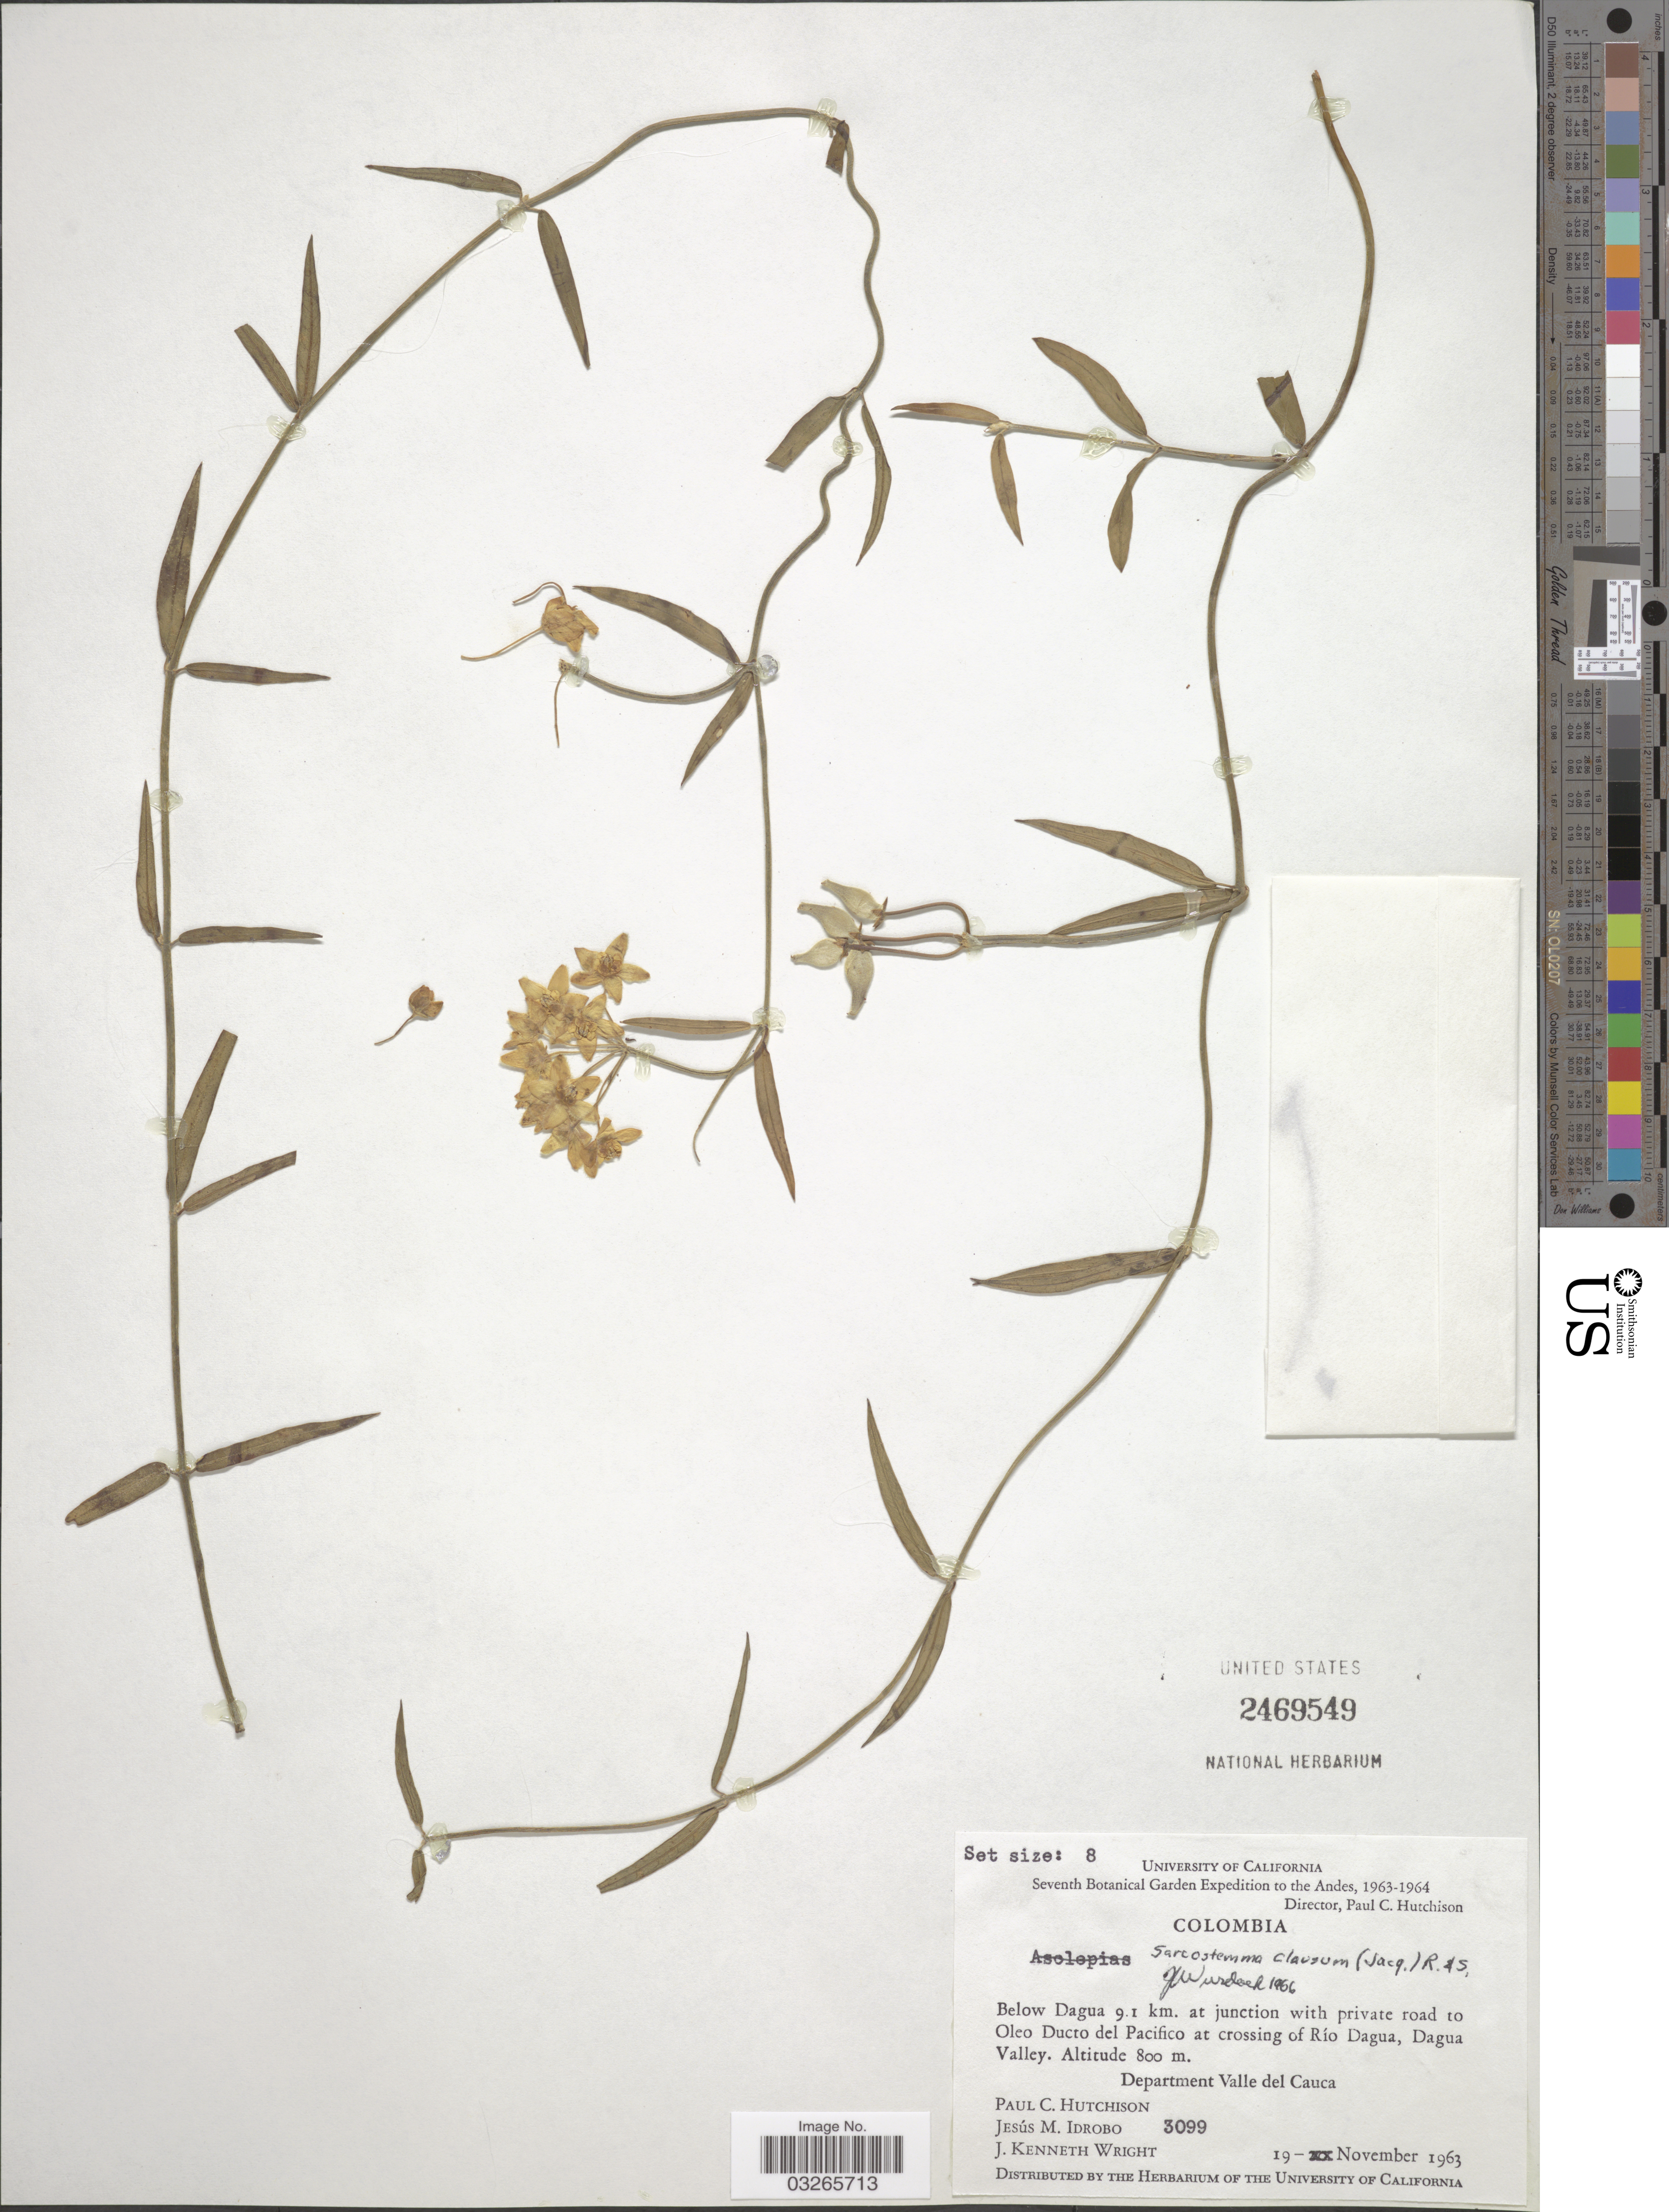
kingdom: Plantae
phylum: Tracheophyta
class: Magnoliopsida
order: Gentianales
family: Apocynaceae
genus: Sarcostemma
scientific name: Sarcostemma clausum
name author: (Jacq.) Schult.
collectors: P. C. Hutchison, J. M. Idrobo & J. K. Wright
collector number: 3099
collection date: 1963-11-19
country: Colombia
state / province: Valle del Cauca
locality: Below Dagua 9.1 km. at junction with private road to Oleo Ducto del Pacifico at crossing of Río Dagua, Dagua Valley. Department Valle del Cauca.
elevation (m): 800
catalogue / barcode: US 2469549